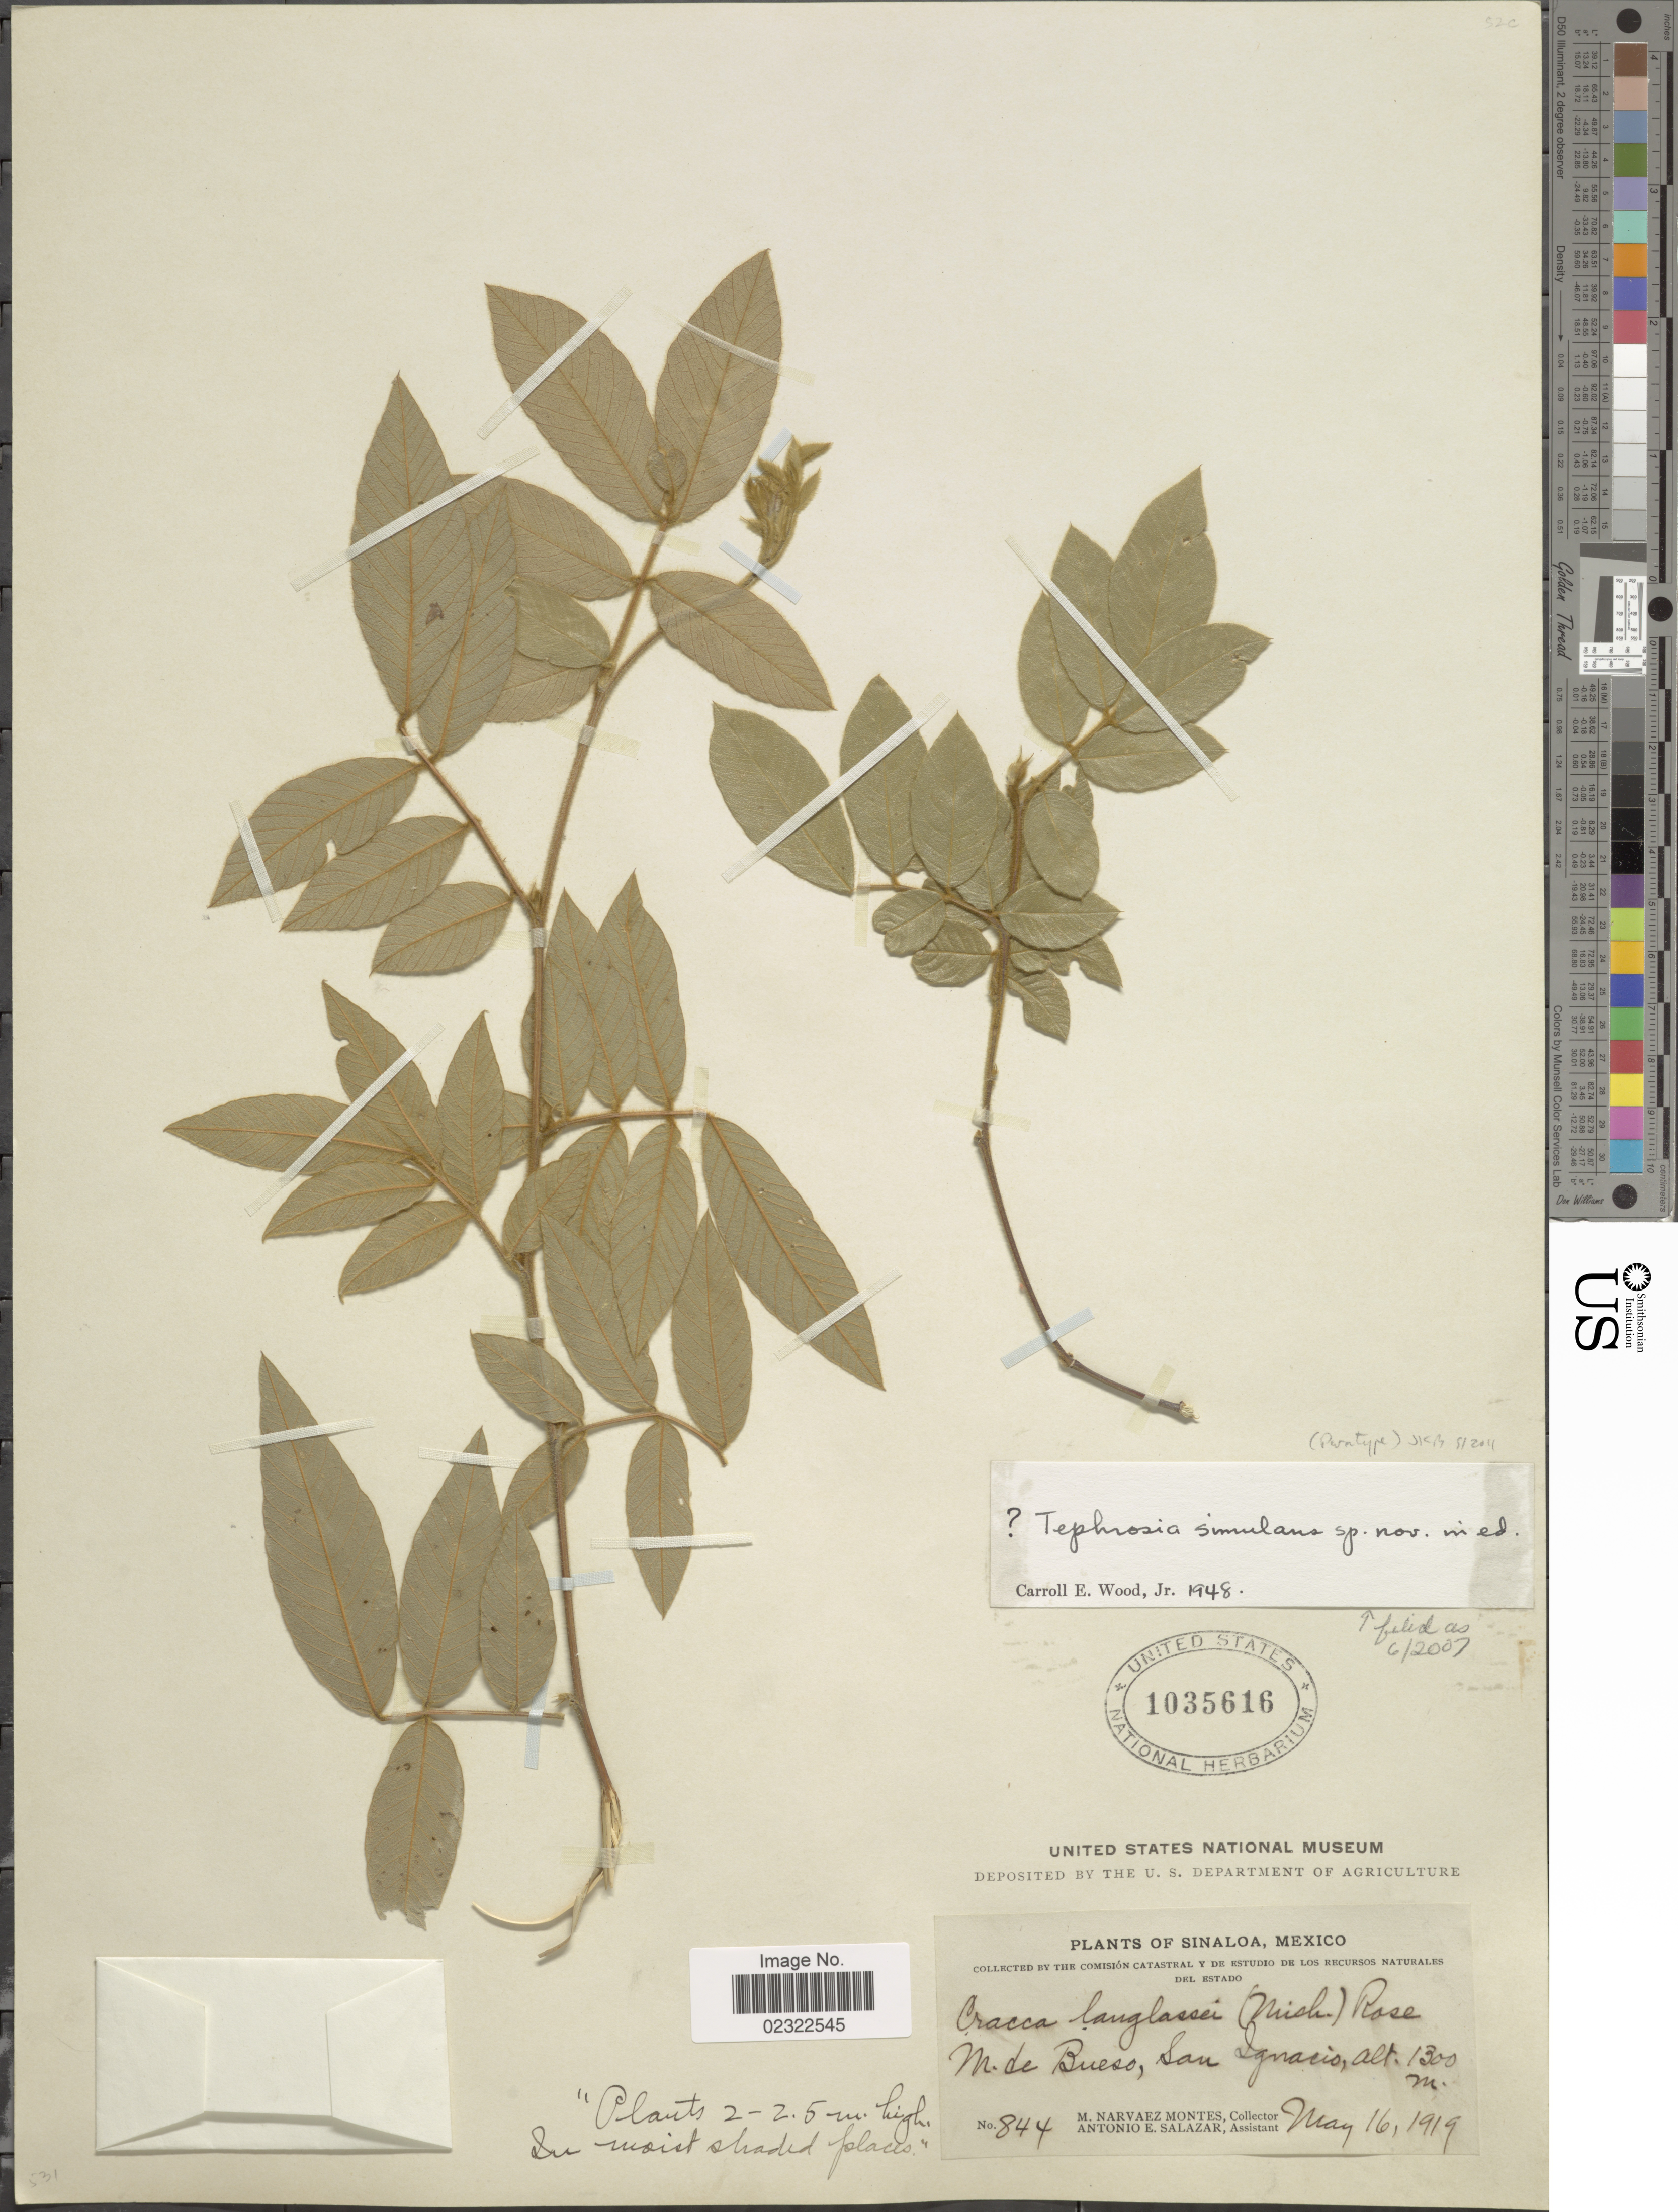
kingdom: Plantae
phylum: Tracheophyta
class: Magnoliopsida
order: Fabales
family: Fabaceae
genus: Tephrosia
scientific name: Tephrosia simulans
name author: C.E. Wood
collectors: M. Narvaez-Montes & A. E. Salazar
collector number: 844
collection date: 1919-05-16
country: Mexico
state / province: Sinaloa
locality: Sinaloa, Mexico, M. de Bueso, San Ignacio.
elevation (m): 1300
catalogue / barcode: US 1035616